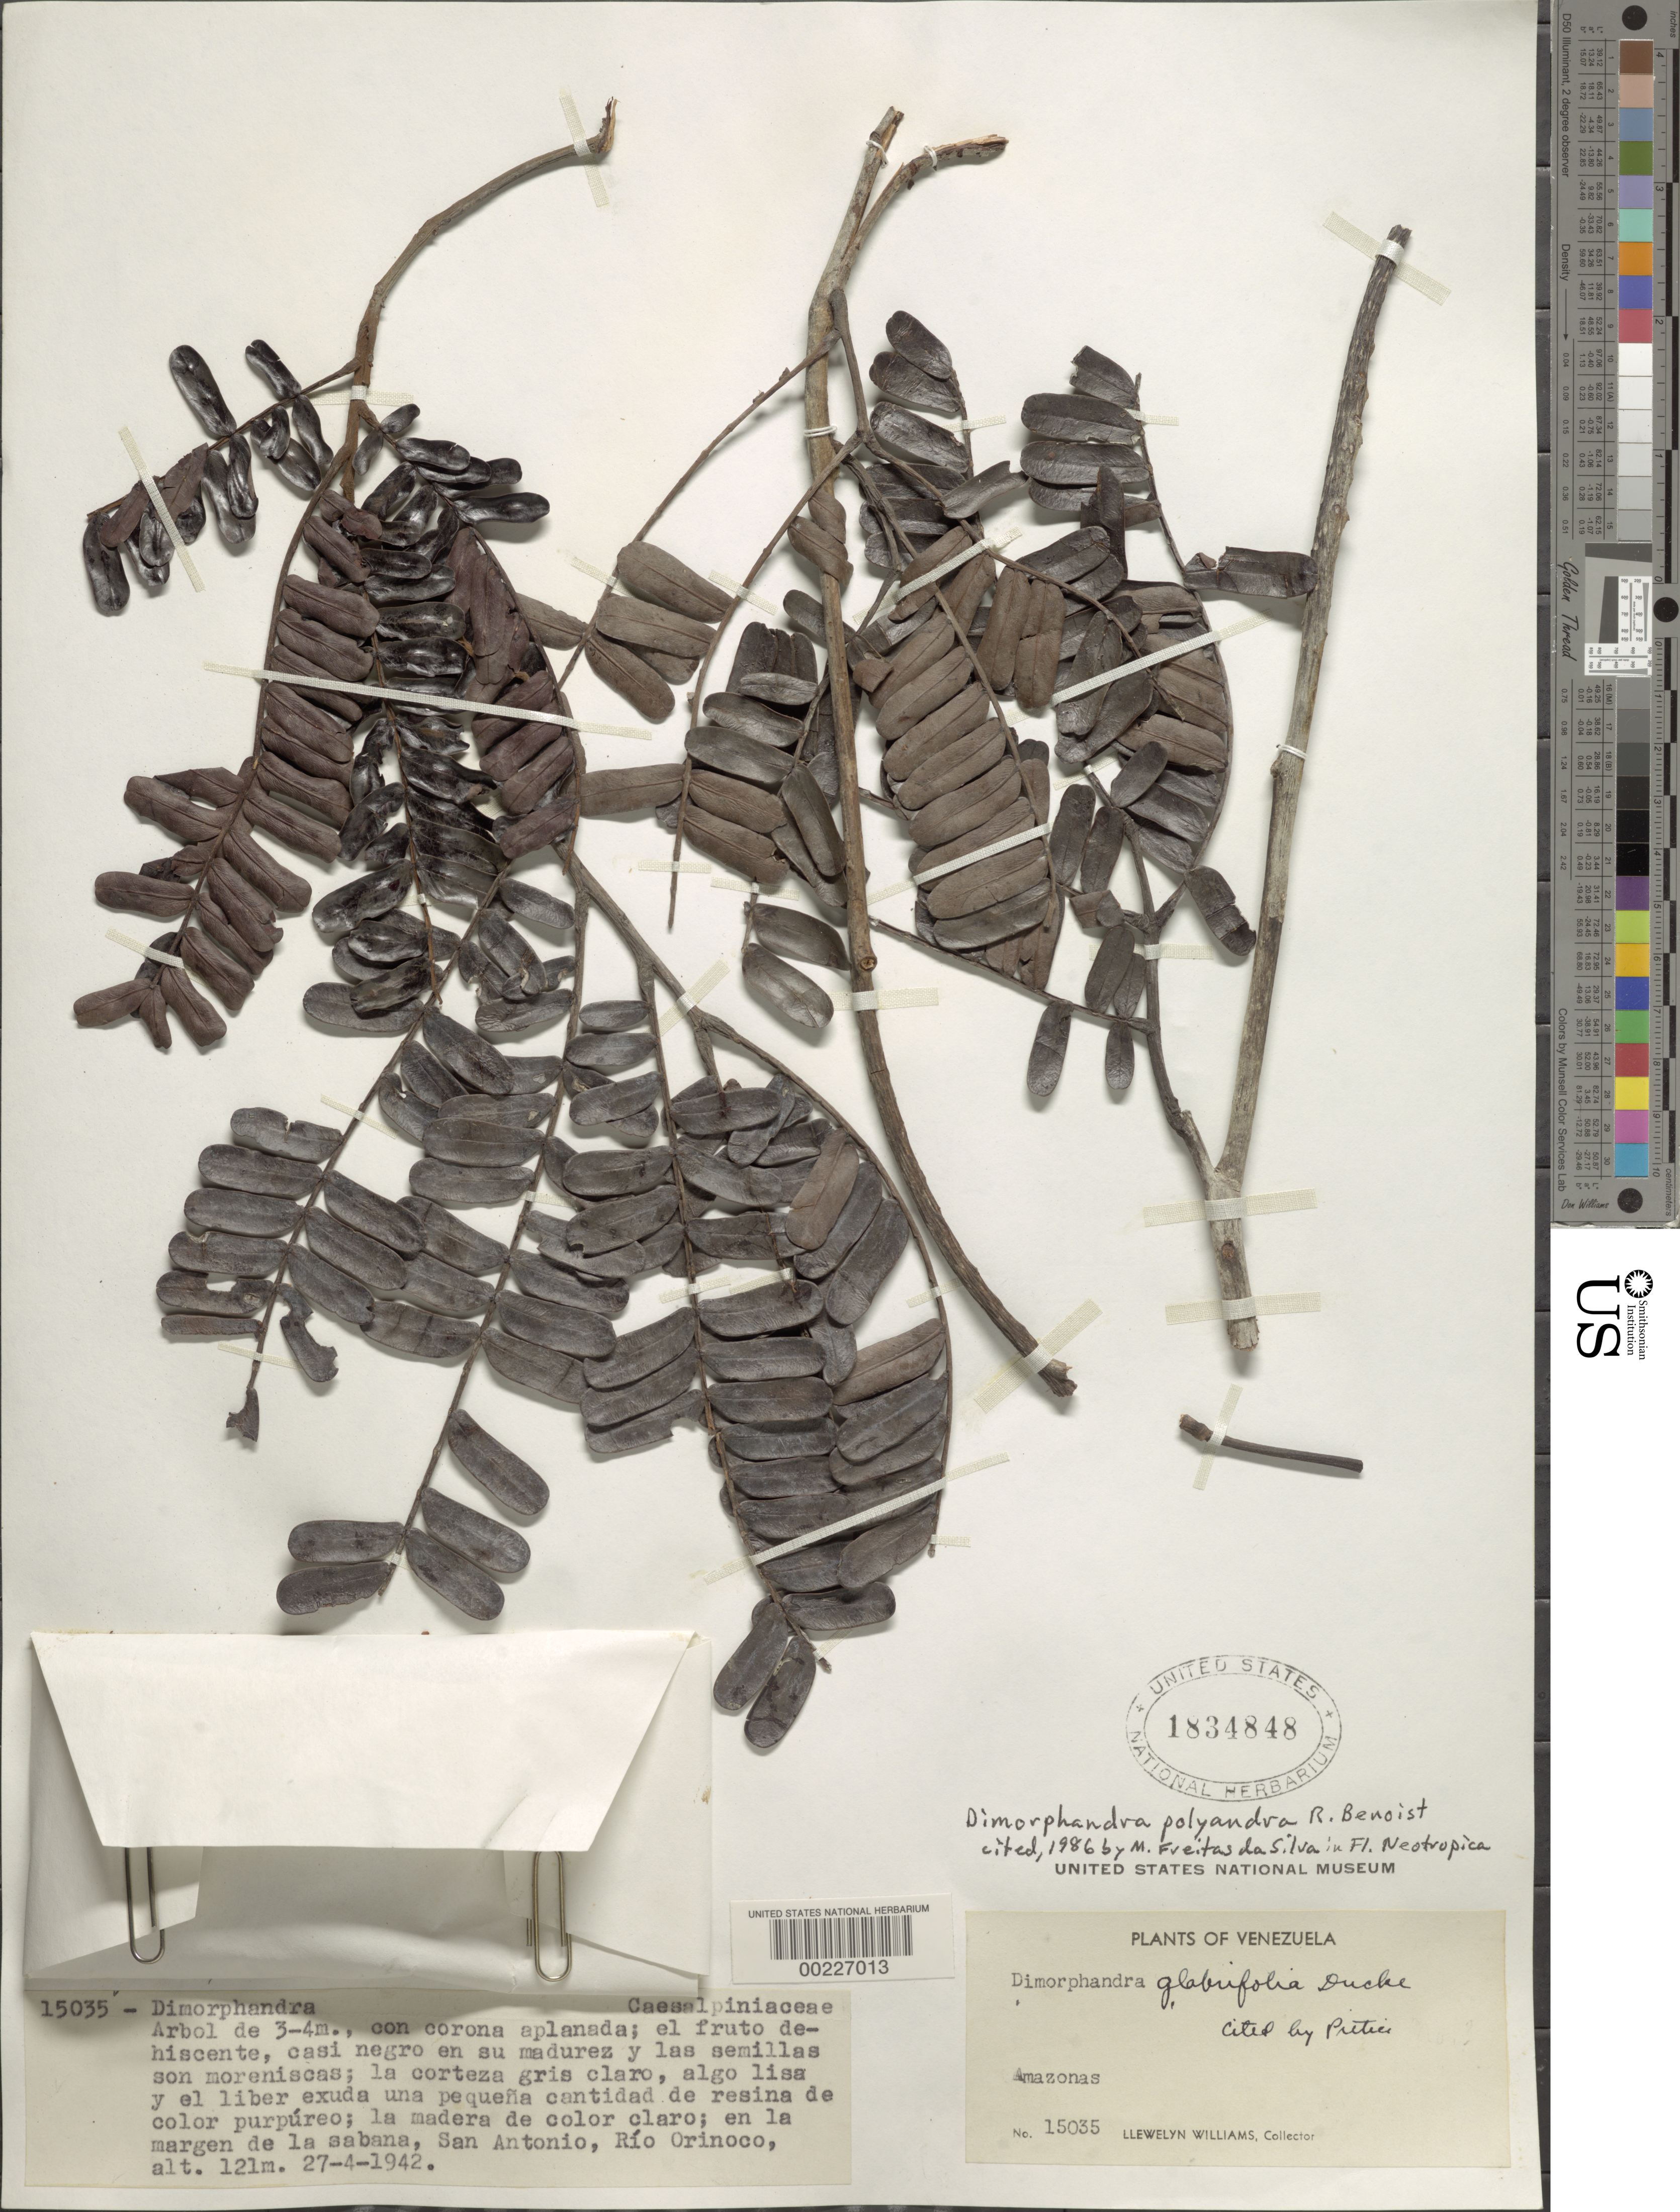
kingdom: Plantae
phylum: Tracheophyta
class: Magnoliopsida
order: Fabales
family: Fabaceae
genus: Dimorphandra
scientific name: Dimorphandra polyandra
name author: Benoist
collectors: Ll. Williams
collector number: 15035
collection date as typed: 27 Apr 1942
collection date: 1942-04-27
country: Venezuela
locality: San antonio, rio orinoco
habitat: Edge of the savanna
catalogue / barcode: US 1834848